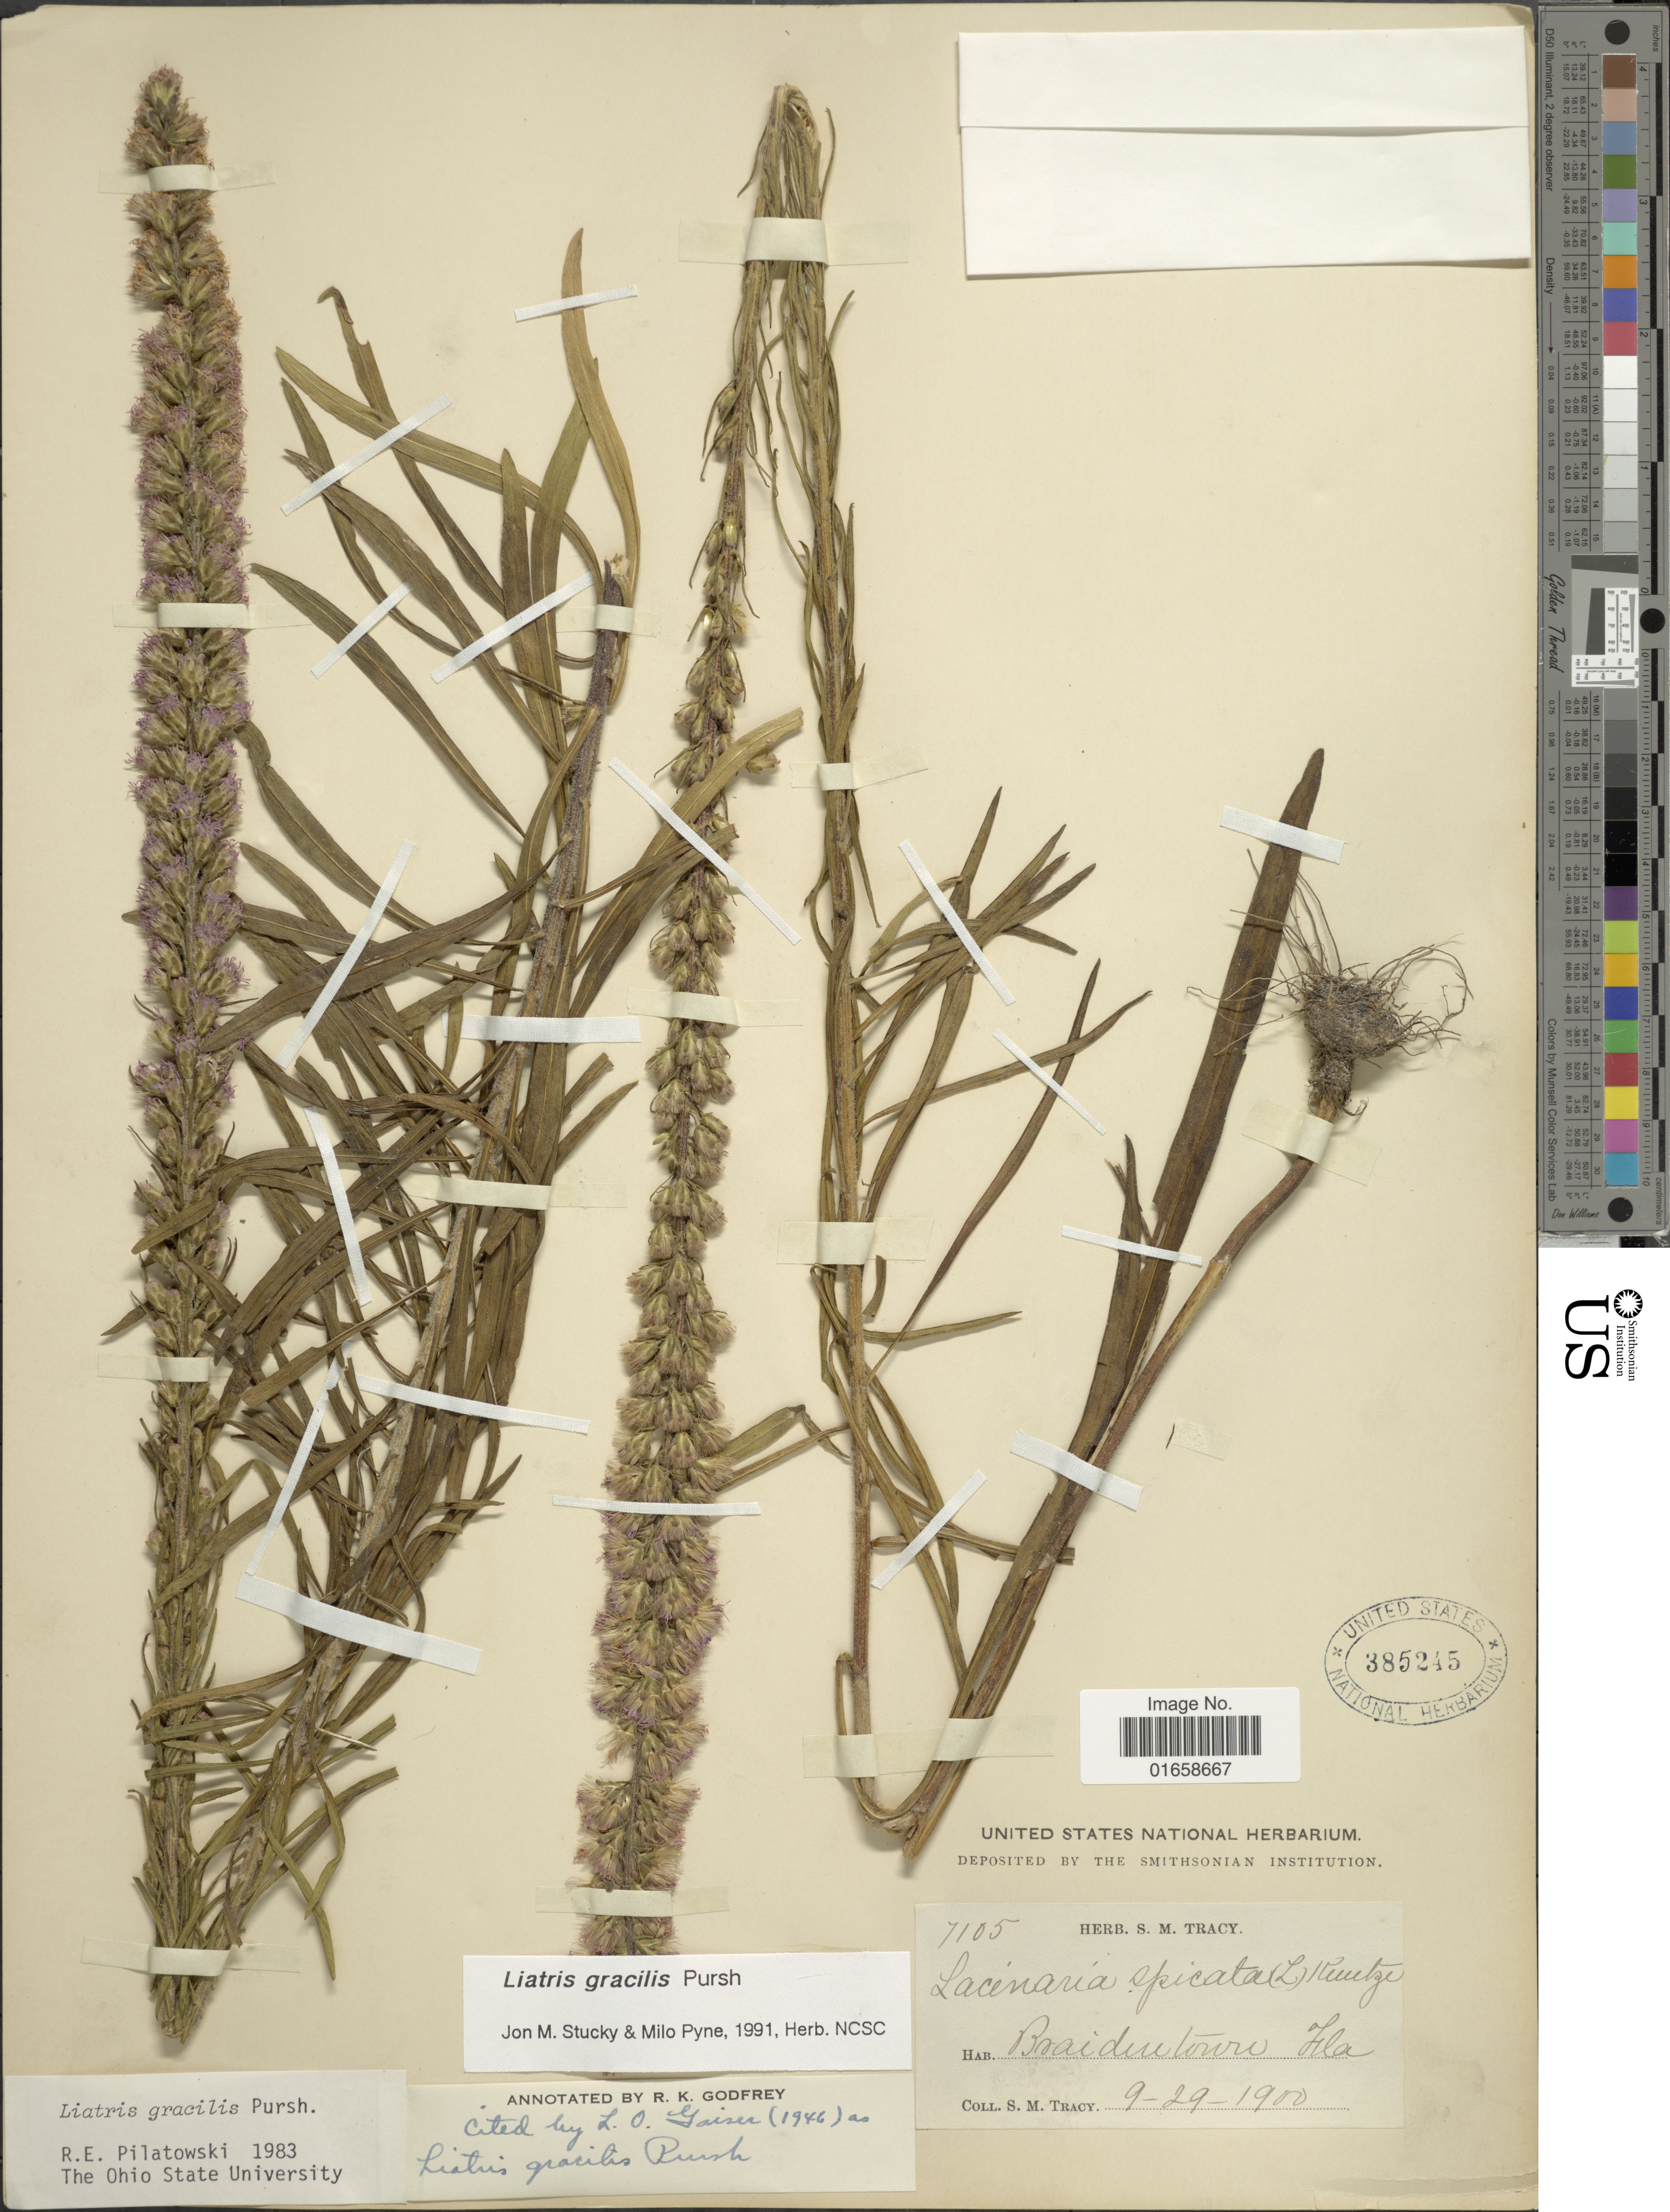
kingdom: Plantae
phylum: Tracheophyta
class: Magnoliopsida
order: Asterales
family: Asteraceae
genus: Liatris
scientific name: Liatris gracilis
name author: Pursh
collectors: S. M. Tracy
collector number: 7105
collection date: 1900-09-29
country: United States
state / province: Florida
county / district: Manatee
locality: Braidentown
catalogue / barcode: US 385245